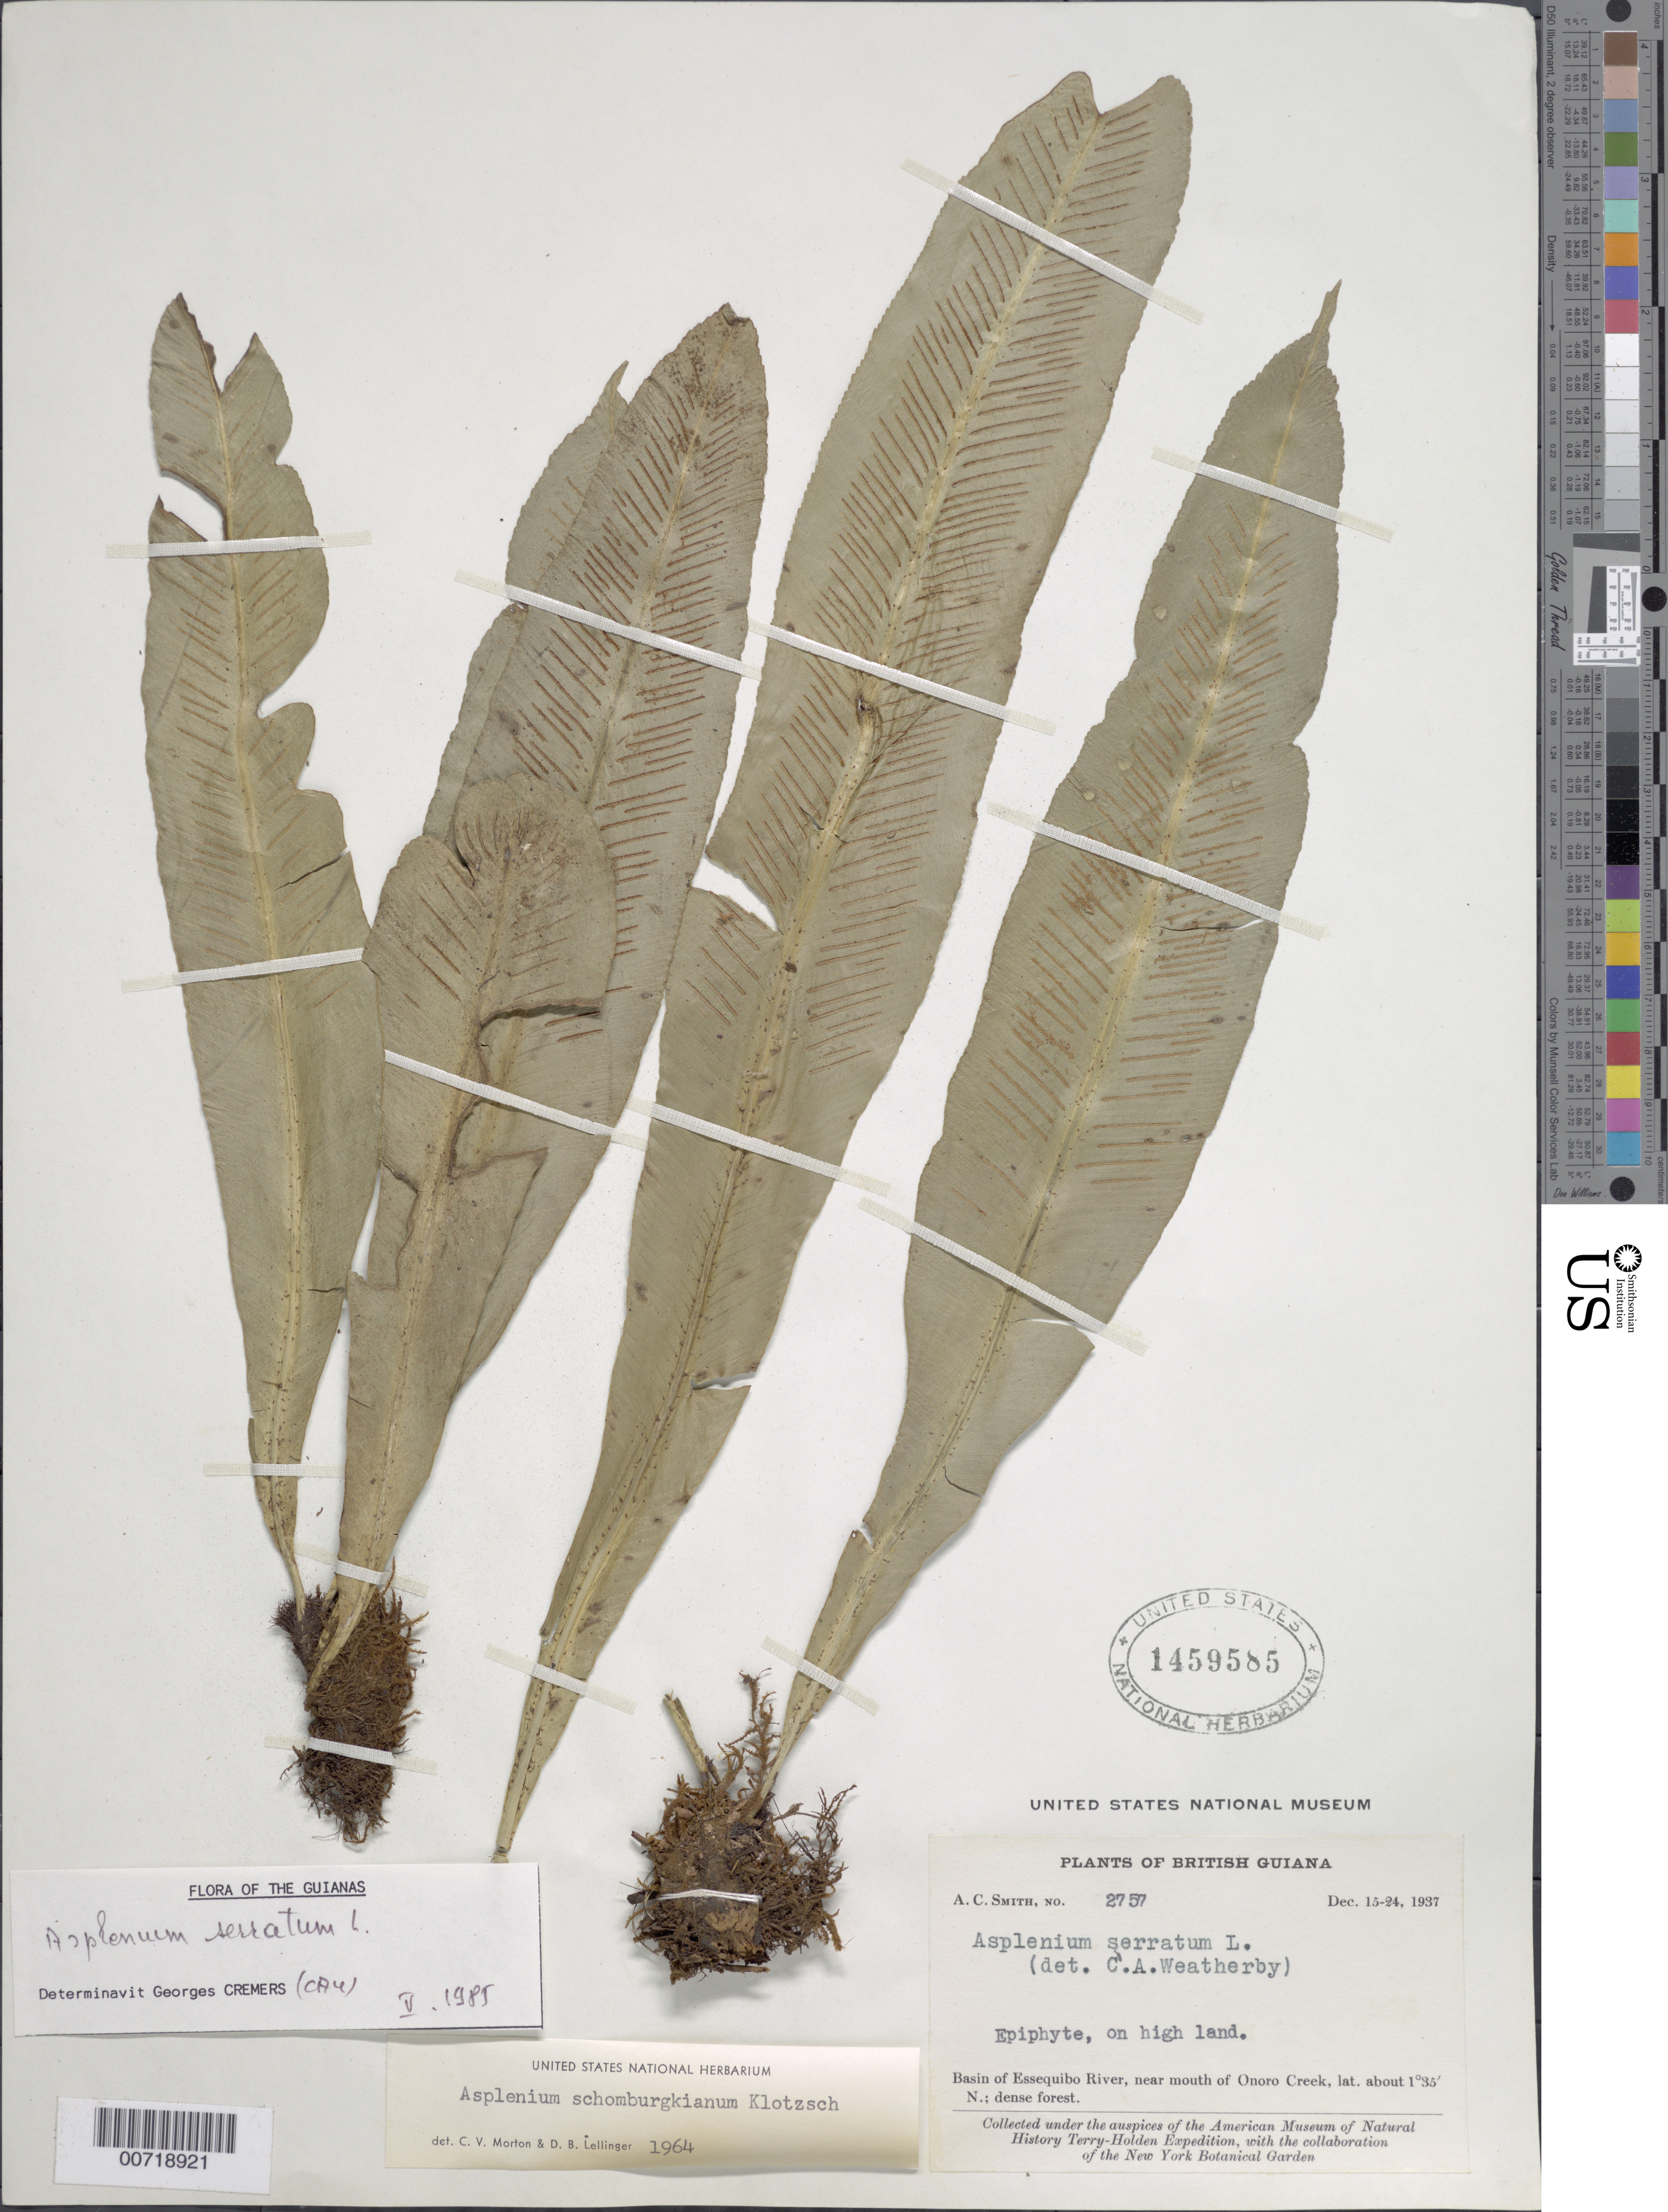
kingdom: Plantae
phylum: Tracheophyta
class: Polypodiopsida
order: Polypodiales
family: Aspleniaceae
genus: Asplenium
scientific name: Asplenium serratum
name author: L.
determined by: Cremers, Georges A.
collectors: A. C. Smith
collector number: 2757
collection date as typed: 15-Dec-37 to 24-Dec-37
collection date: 1937-12-15/1937-12-24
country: Guyana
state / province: U. Takutu-U. Essequibo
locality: Onoro Creek (near mouth), Essequibo River basin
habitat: On high land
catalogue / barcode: US 1459585